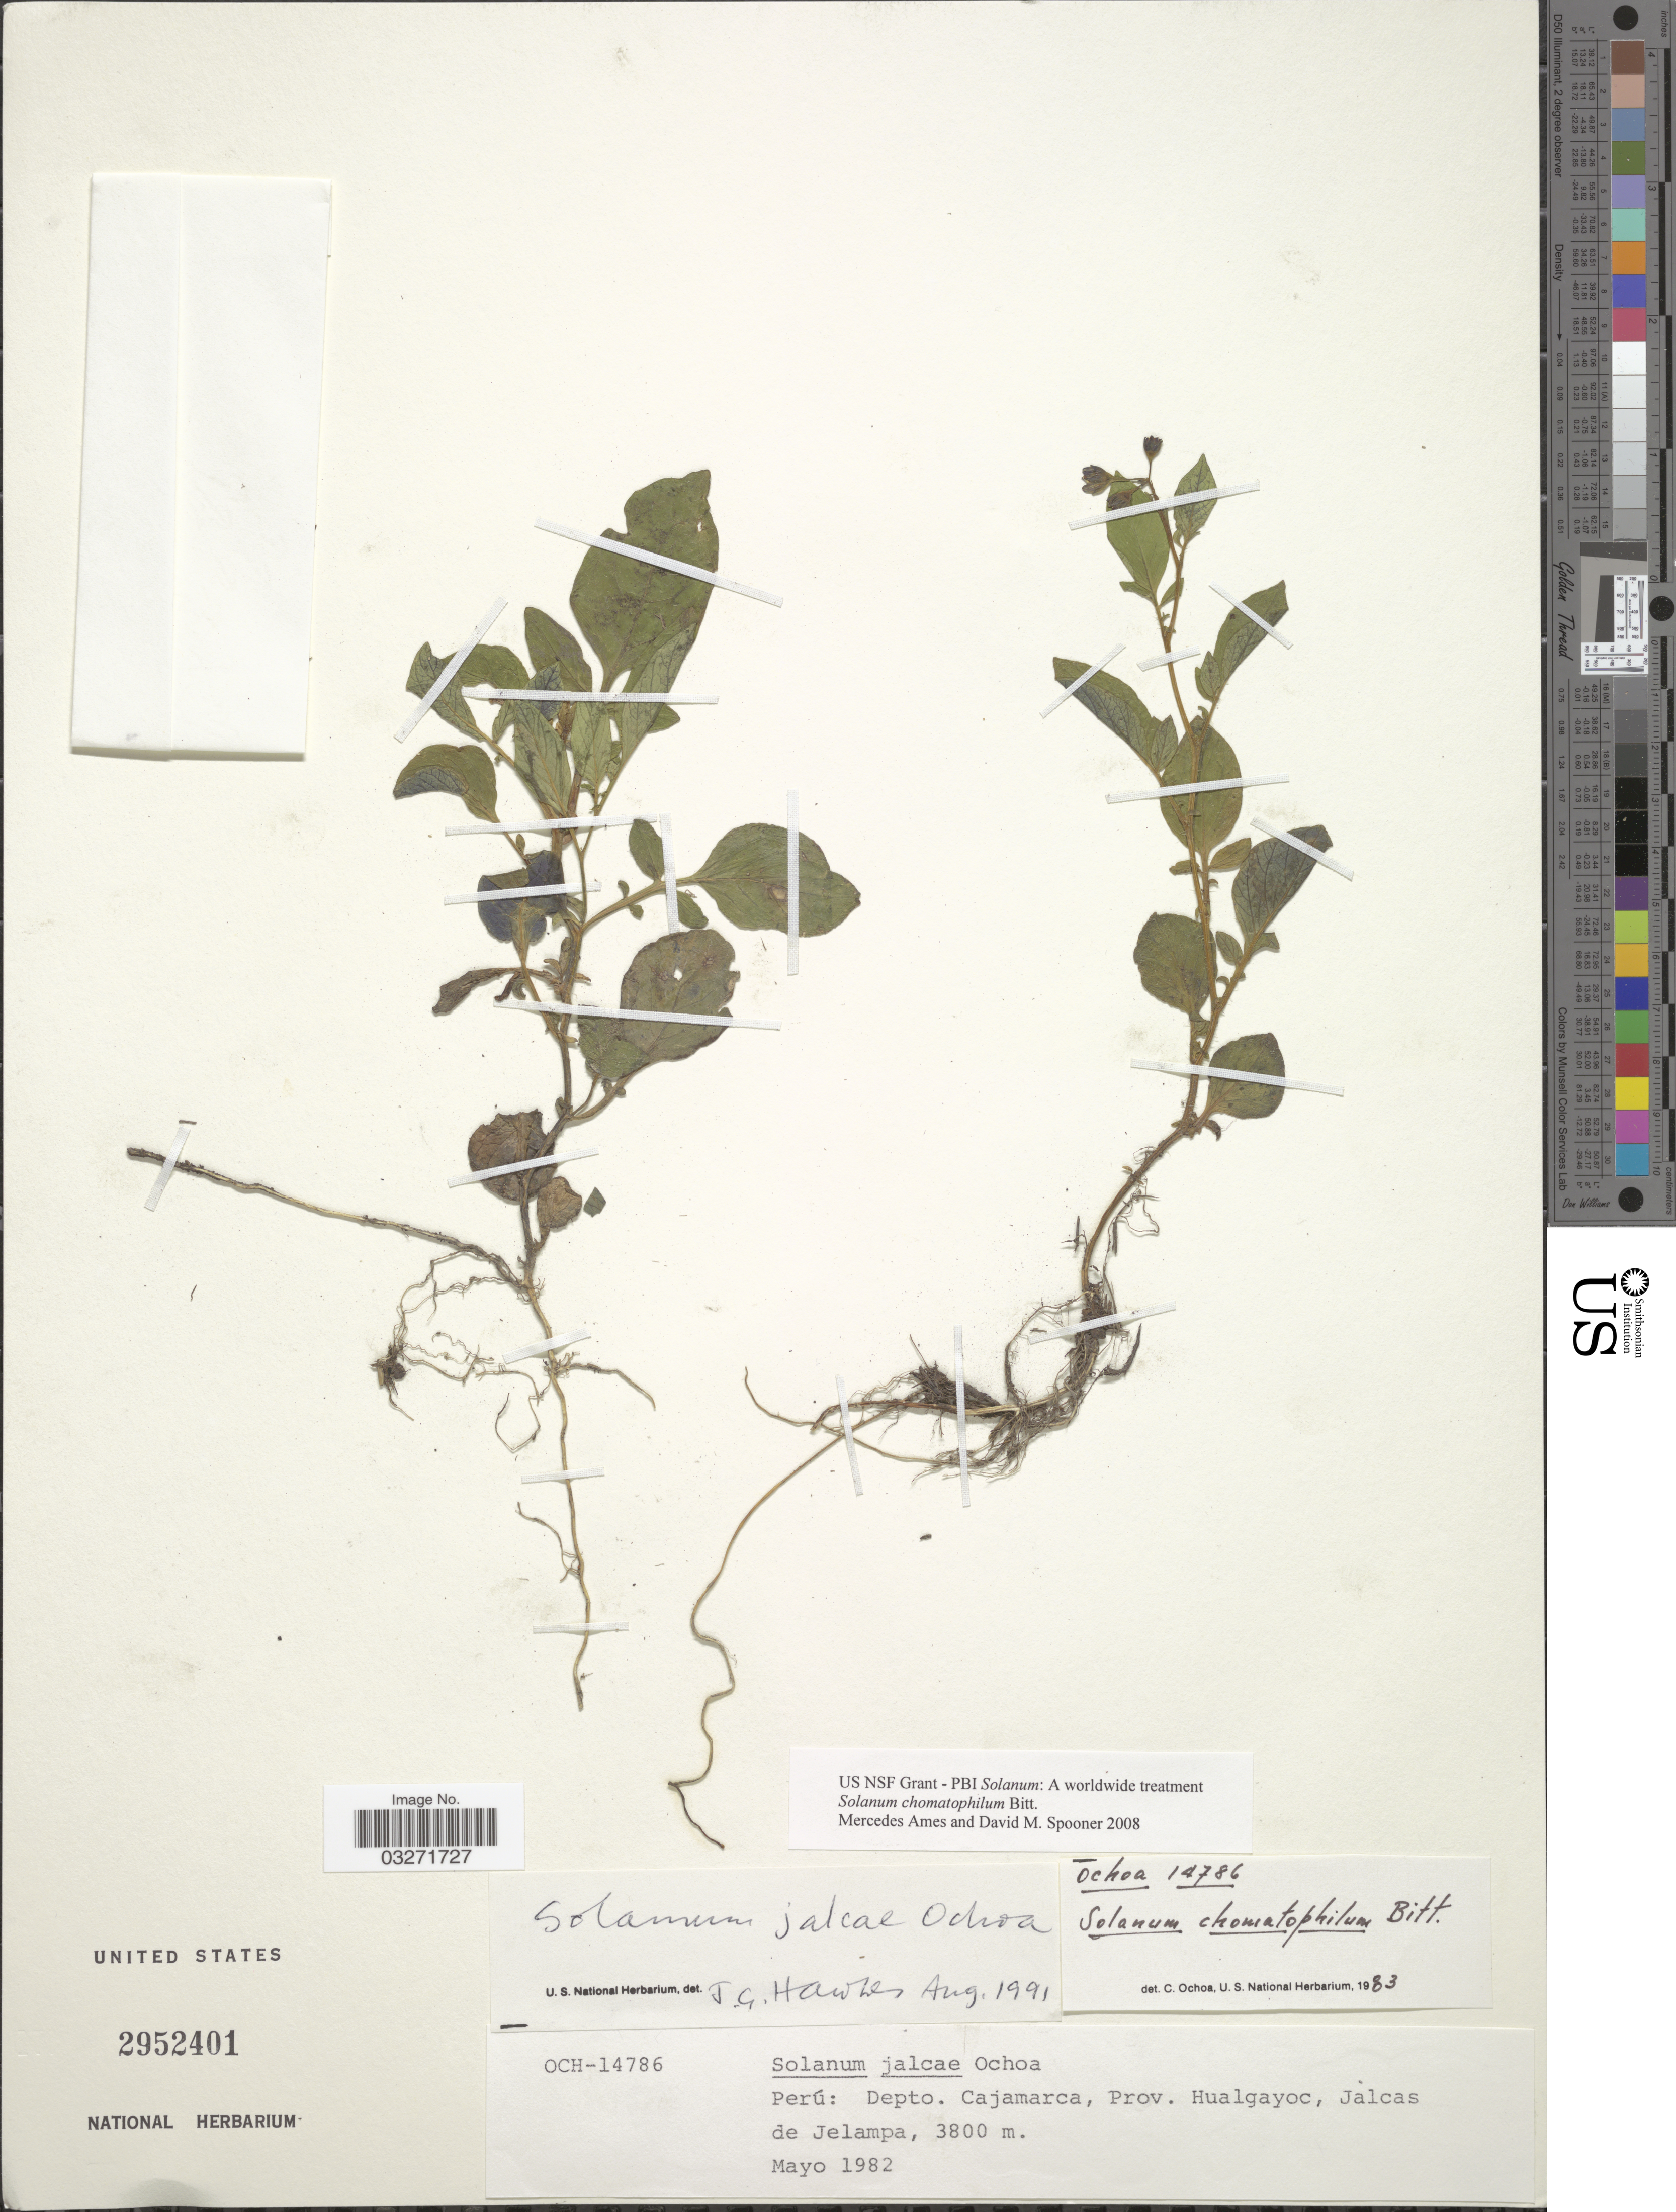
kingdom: Plantae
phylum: Tracheophyta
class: Magnoliopsida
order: Solanales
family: Solanaceae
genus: Solanum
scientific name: Solanum chomatophilum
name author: Bitter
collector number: OCH-14786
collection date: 1982-05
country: Peru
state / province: Cajamarca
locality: Depto. Cajamarca, Prov. Hualgayoc, Jalcas de Jelampa.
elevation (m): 3800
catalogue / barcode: US 2952401